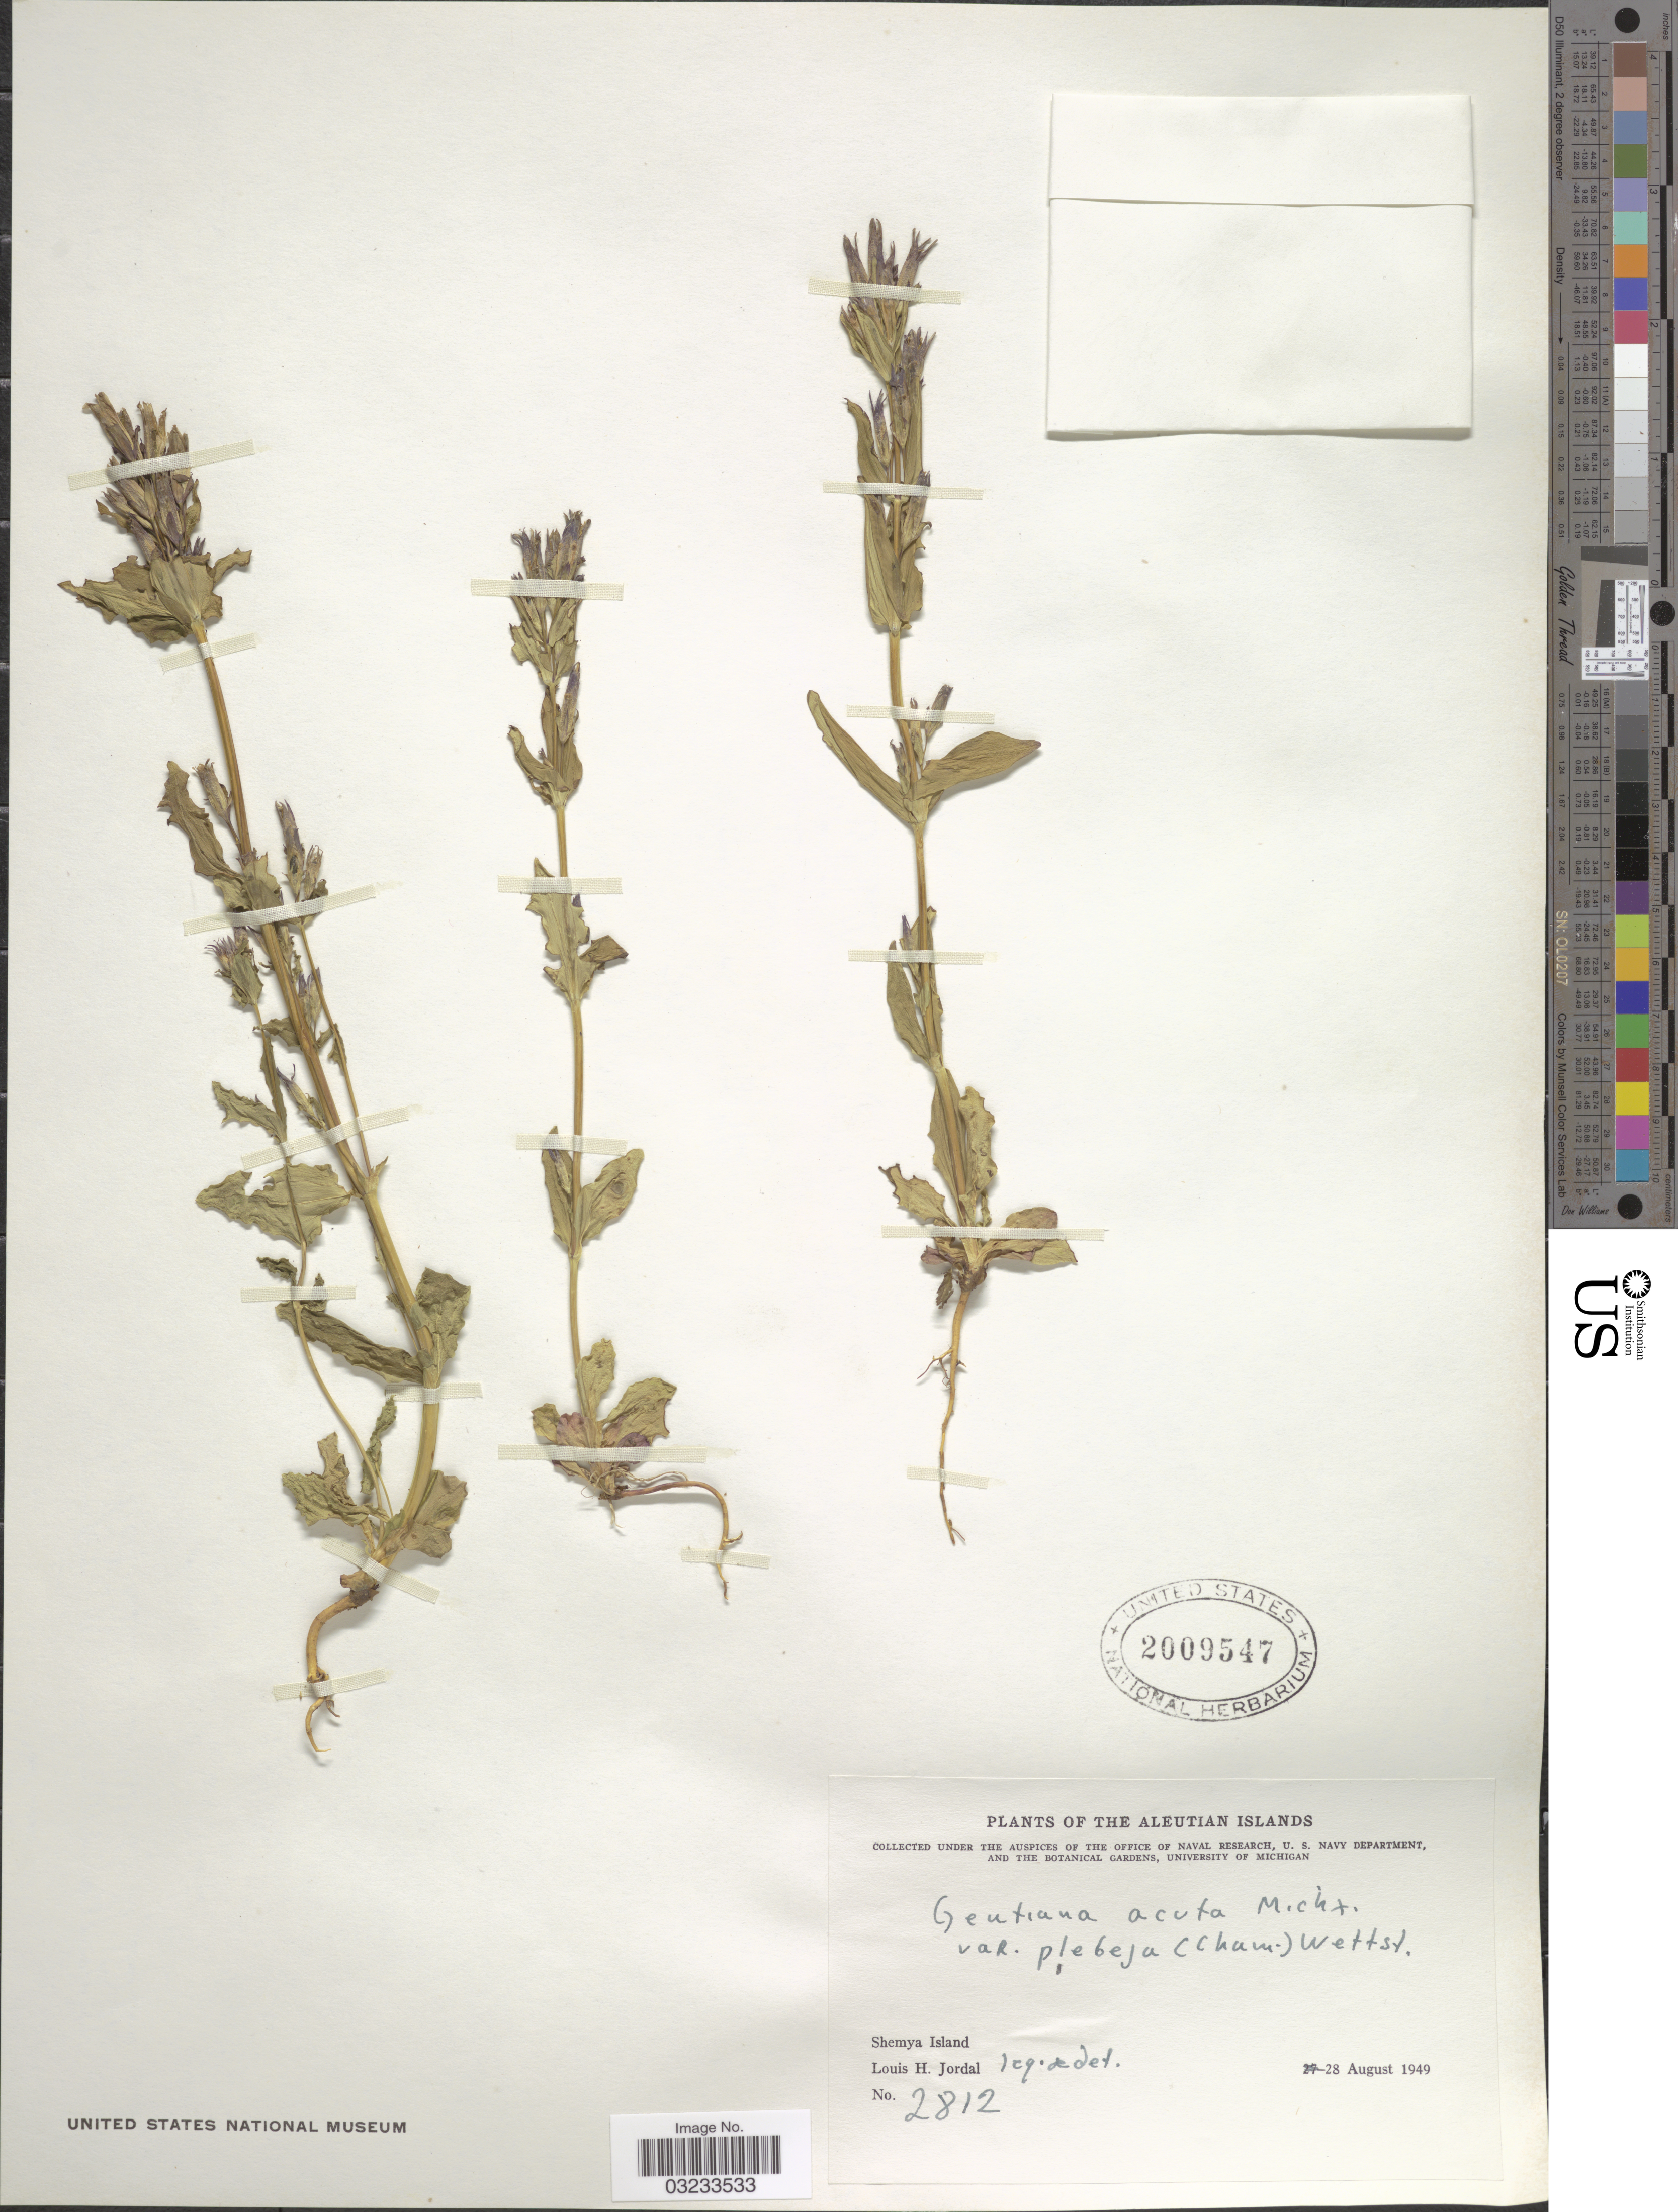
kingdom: Plantae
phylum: Tracheophyta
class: Magnoliopsida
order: Gentianales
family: Gentianaceae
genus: Gentiana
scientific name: Gentiana acuta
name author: Michx.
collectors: L. Jordal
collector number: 2812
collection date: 1949-08-28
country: United States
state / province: Alaska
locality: Aleutian Islands. Shemya Island.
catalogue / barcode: US 2009547